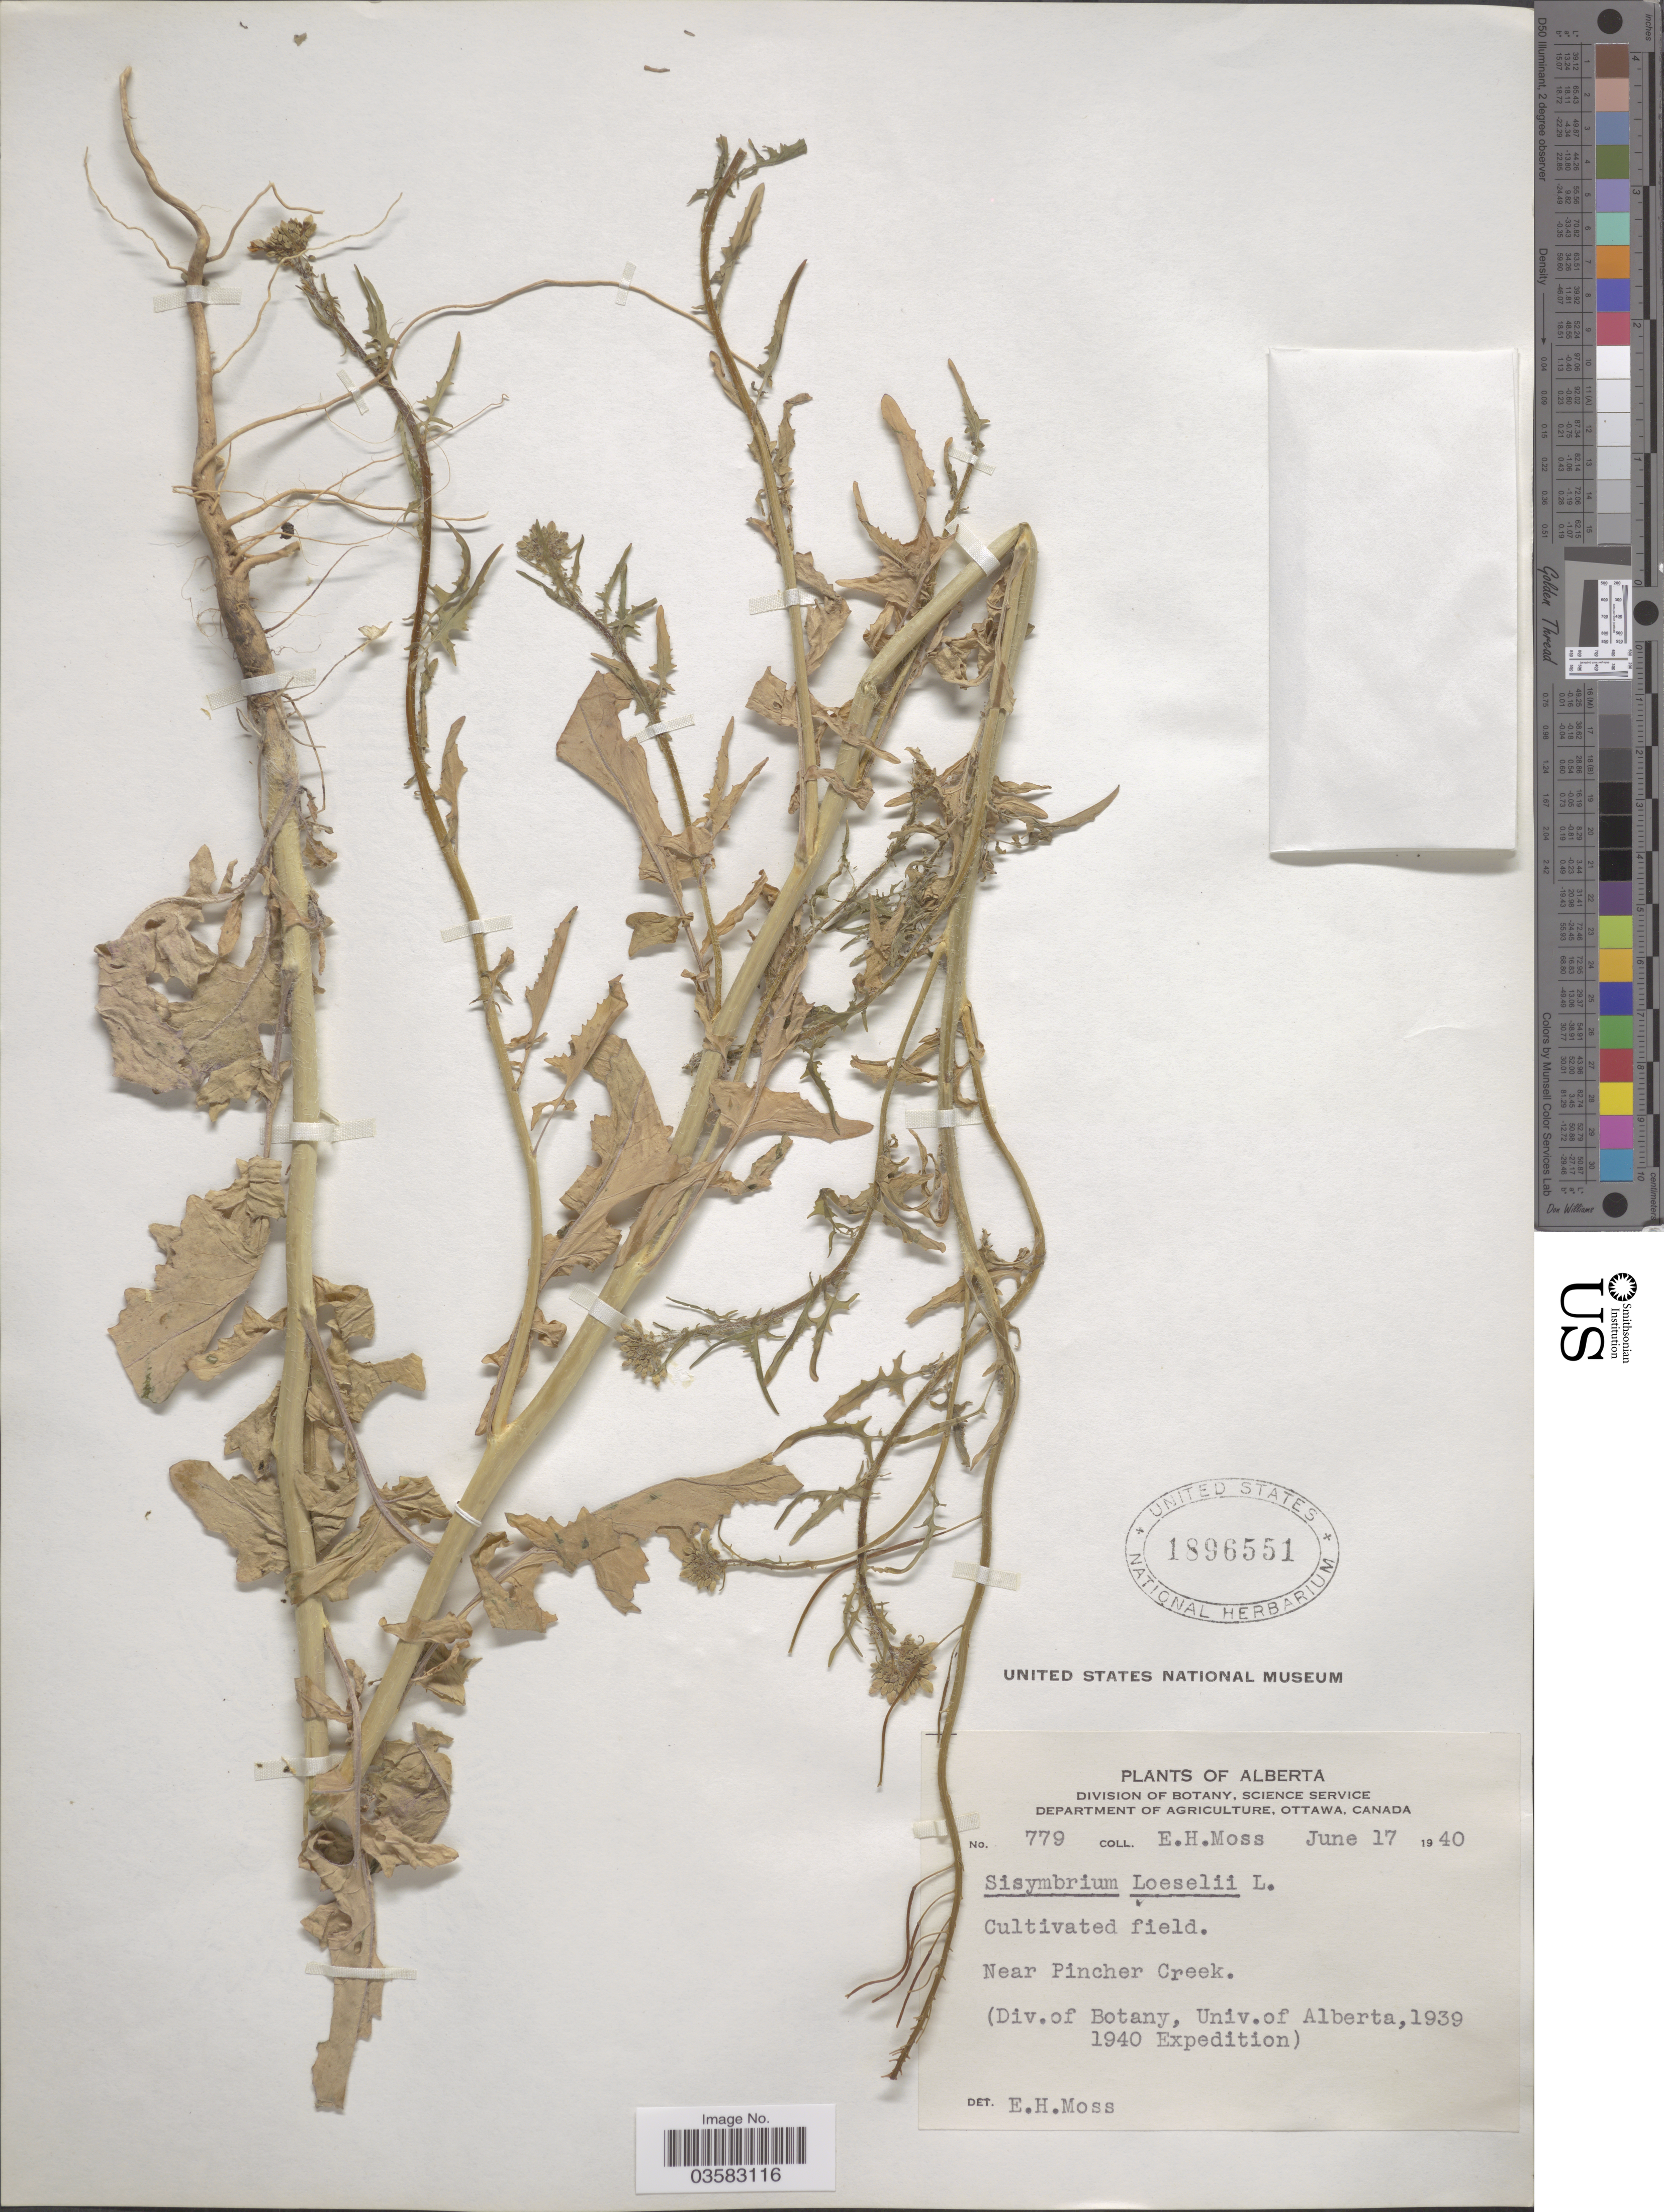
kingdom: Plantae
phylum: Tracheophyta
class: Magnoliopsida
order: Brassicales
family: Brassicaceae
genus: Sisymbrium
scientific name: Sisymbrium loeselii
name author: L.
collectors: E. Moss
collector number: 779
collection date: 1940-06-17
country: Canada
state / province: Alberta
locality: Near Pincher Creek.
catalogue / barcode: US 1896551